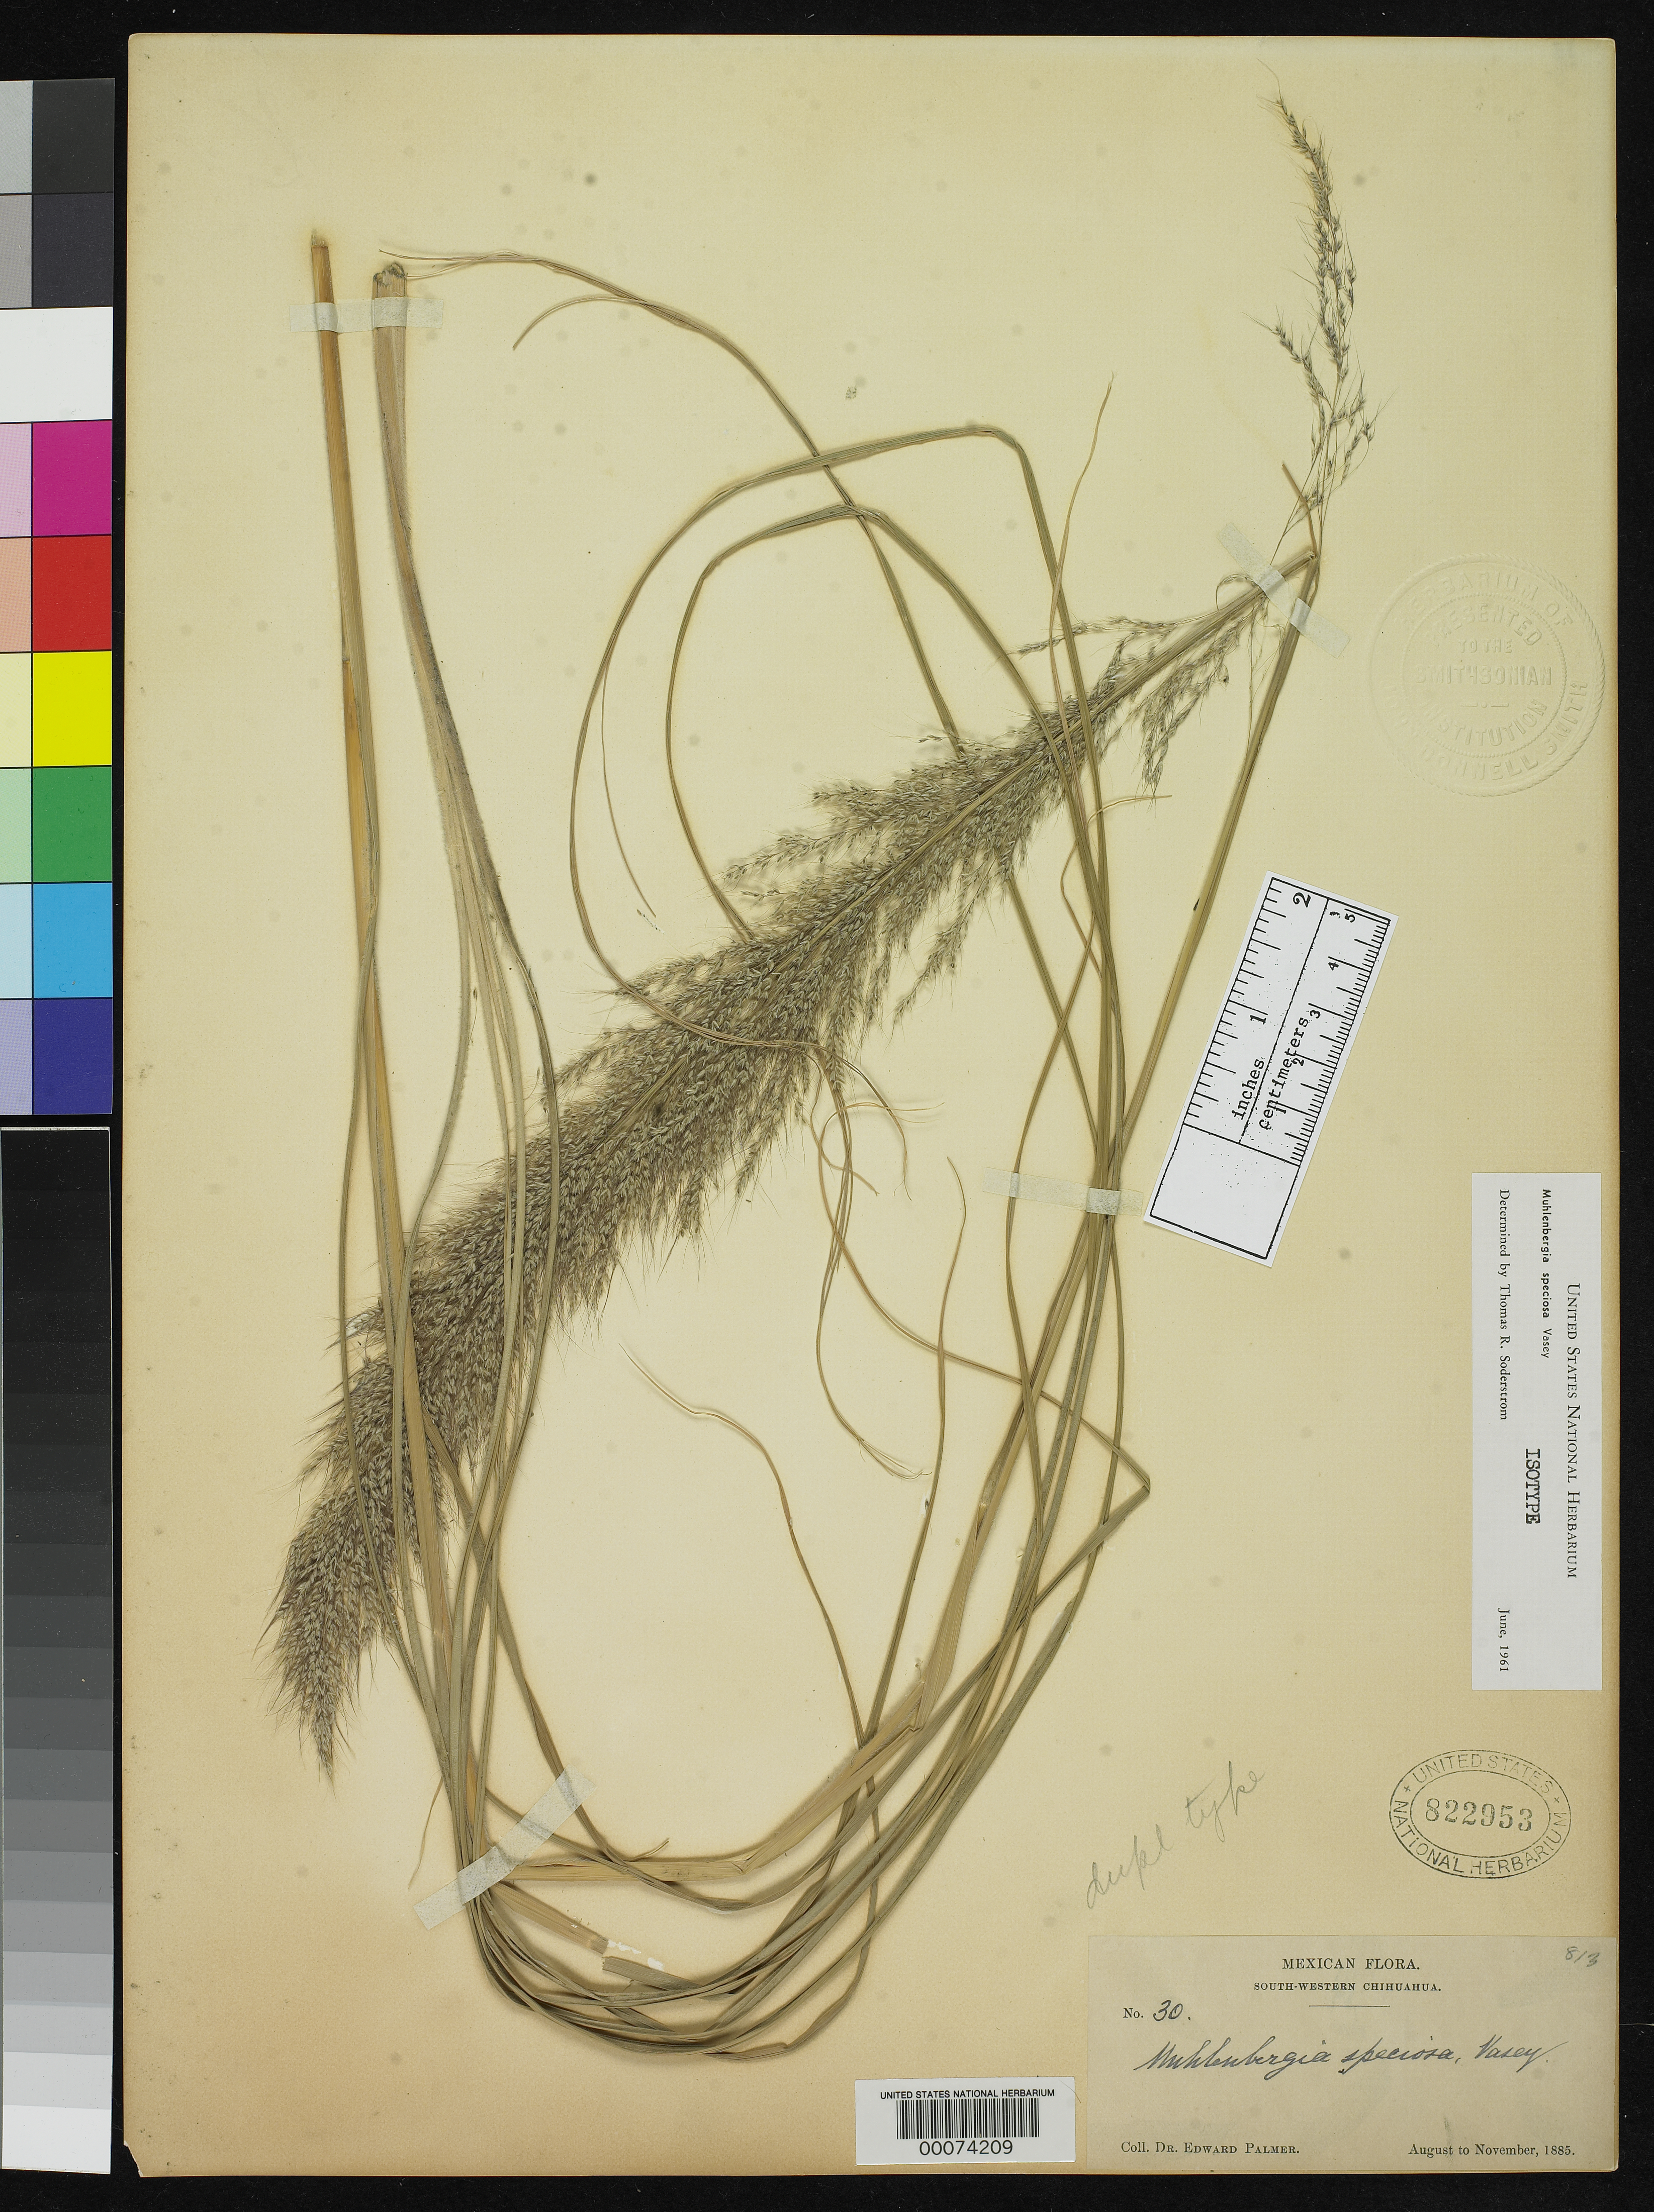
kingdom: Plantae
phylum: Tracheophyta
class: Liliopsida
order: Poales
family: Poaceae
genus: Muhlenbergia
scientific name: Muhlenbergia speciosa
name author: Vasey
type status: Isotype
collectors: E. Palmer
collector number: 30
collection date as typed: Aug 1885 to -- Nov 1885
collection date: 1885-08/1885-11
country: Mexico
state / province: Chihuahua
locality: South-western Chihuahua.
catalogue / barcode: US 822953